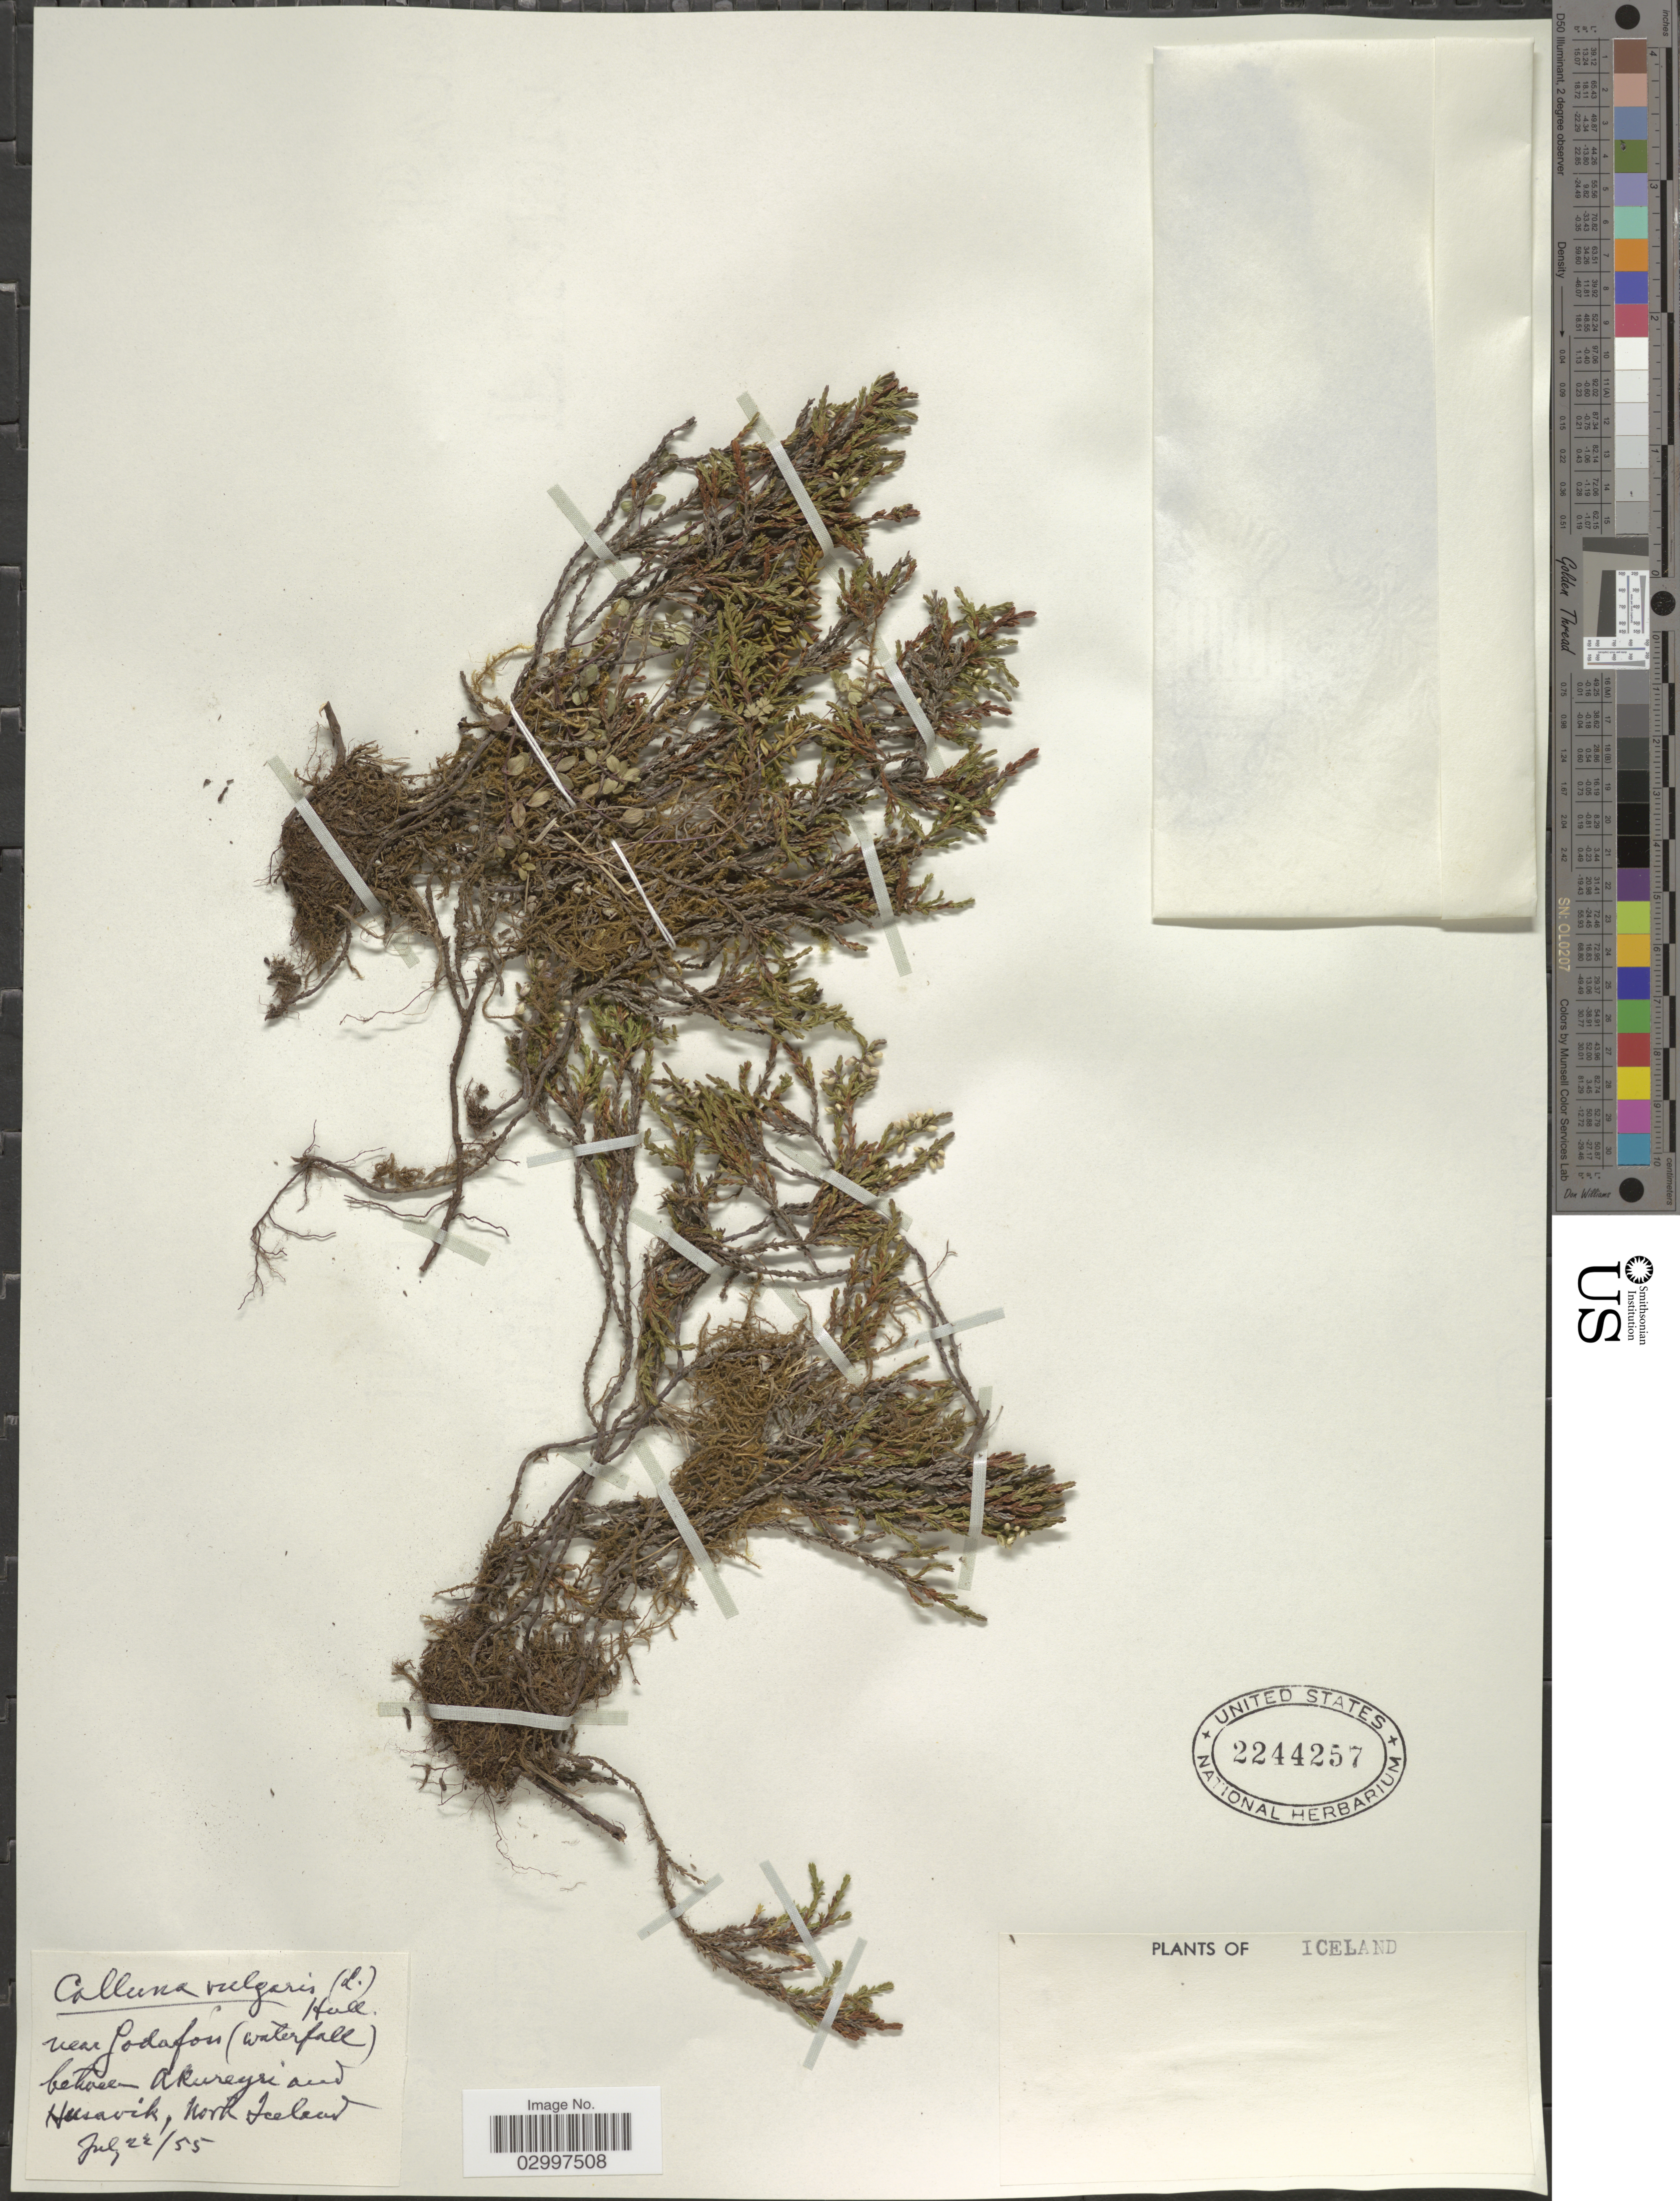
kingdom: Plantae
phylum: Tracheophyta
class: Magnoliopsida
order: Ericales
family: Ericaceae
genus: Calluna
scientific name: Calluna vulgaris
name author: (L.) Hull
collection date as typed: Transcribed d/m/y: 22/7/55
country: Iceland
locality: Between Akureyri and Husavik, North Iceland.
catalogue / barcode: US 2244257